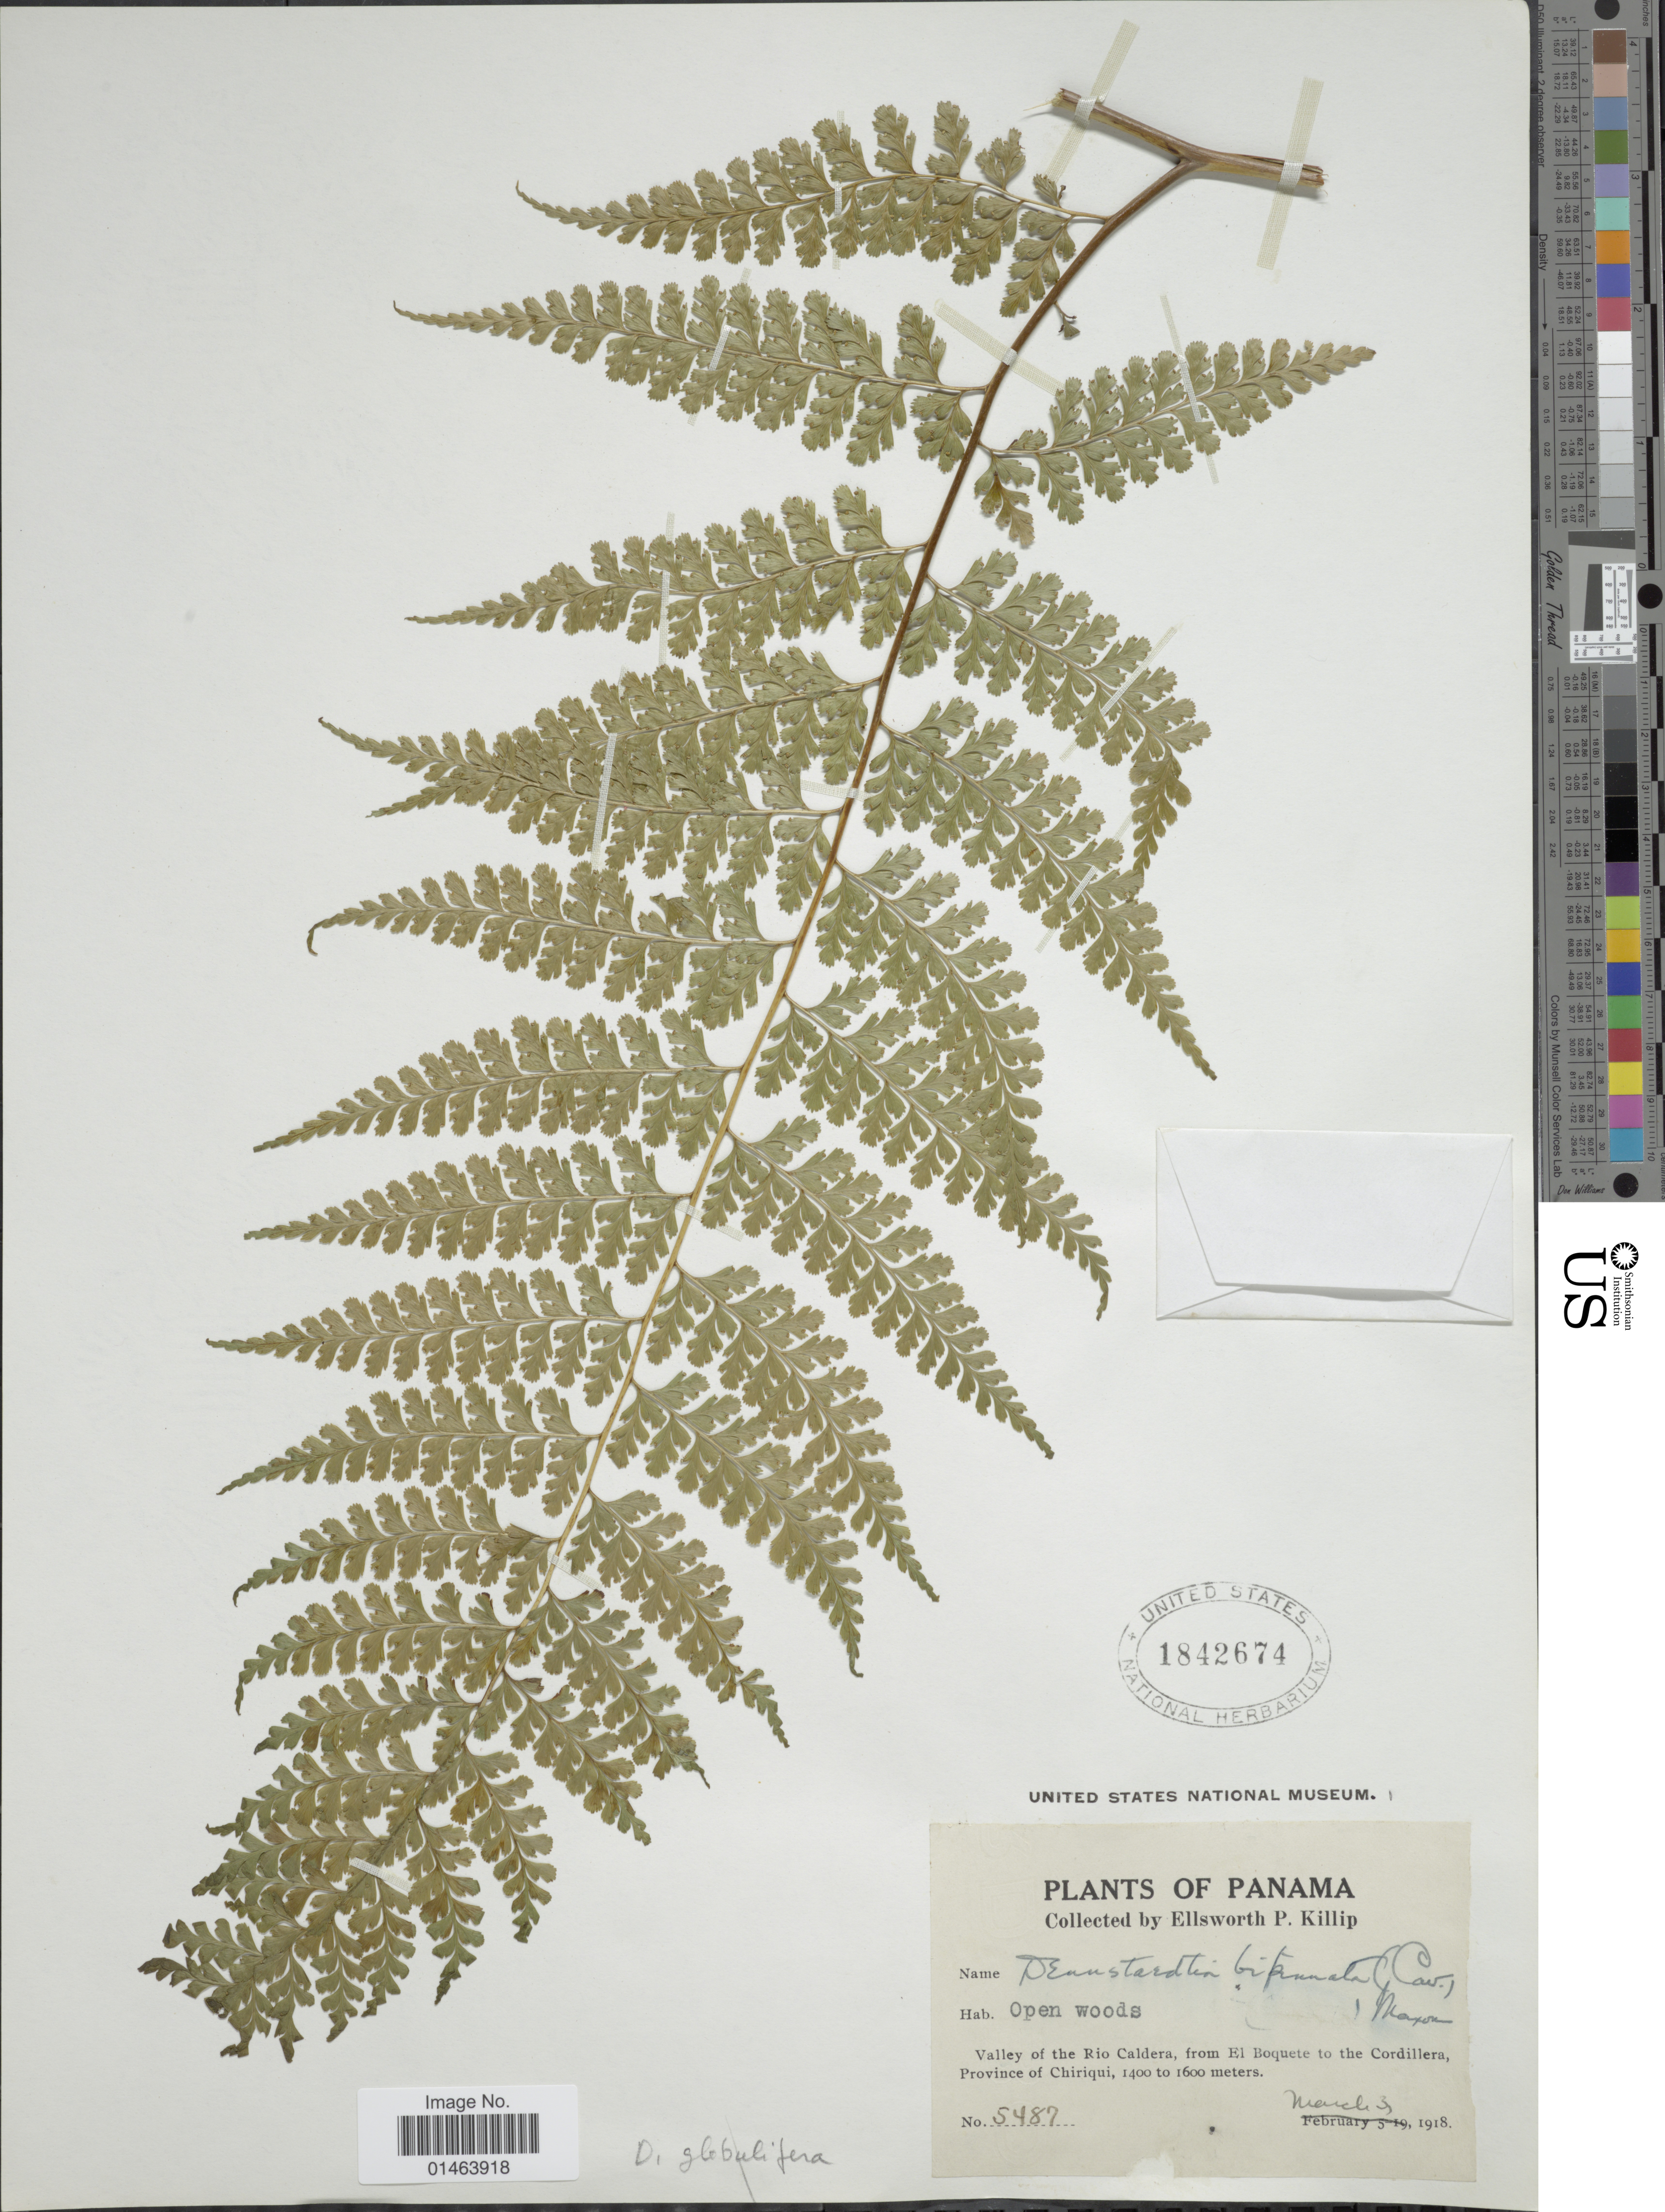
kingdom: Plantae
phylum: Tracheophyta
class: Polypodiopsida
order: Polypodiales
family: Dennstaedtiaceae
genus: Dennstaedtia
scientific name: Dennstaedtia bipinnata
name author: (Cav.) Maxon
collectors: E. P. Killip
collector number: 5487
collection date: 1918-03-03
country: Panama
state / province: Chiriqui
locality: Panama, Valley of the Rio Caldera, from El Buquete to the Cordillera.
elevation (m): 1400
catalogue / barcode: US 1842674